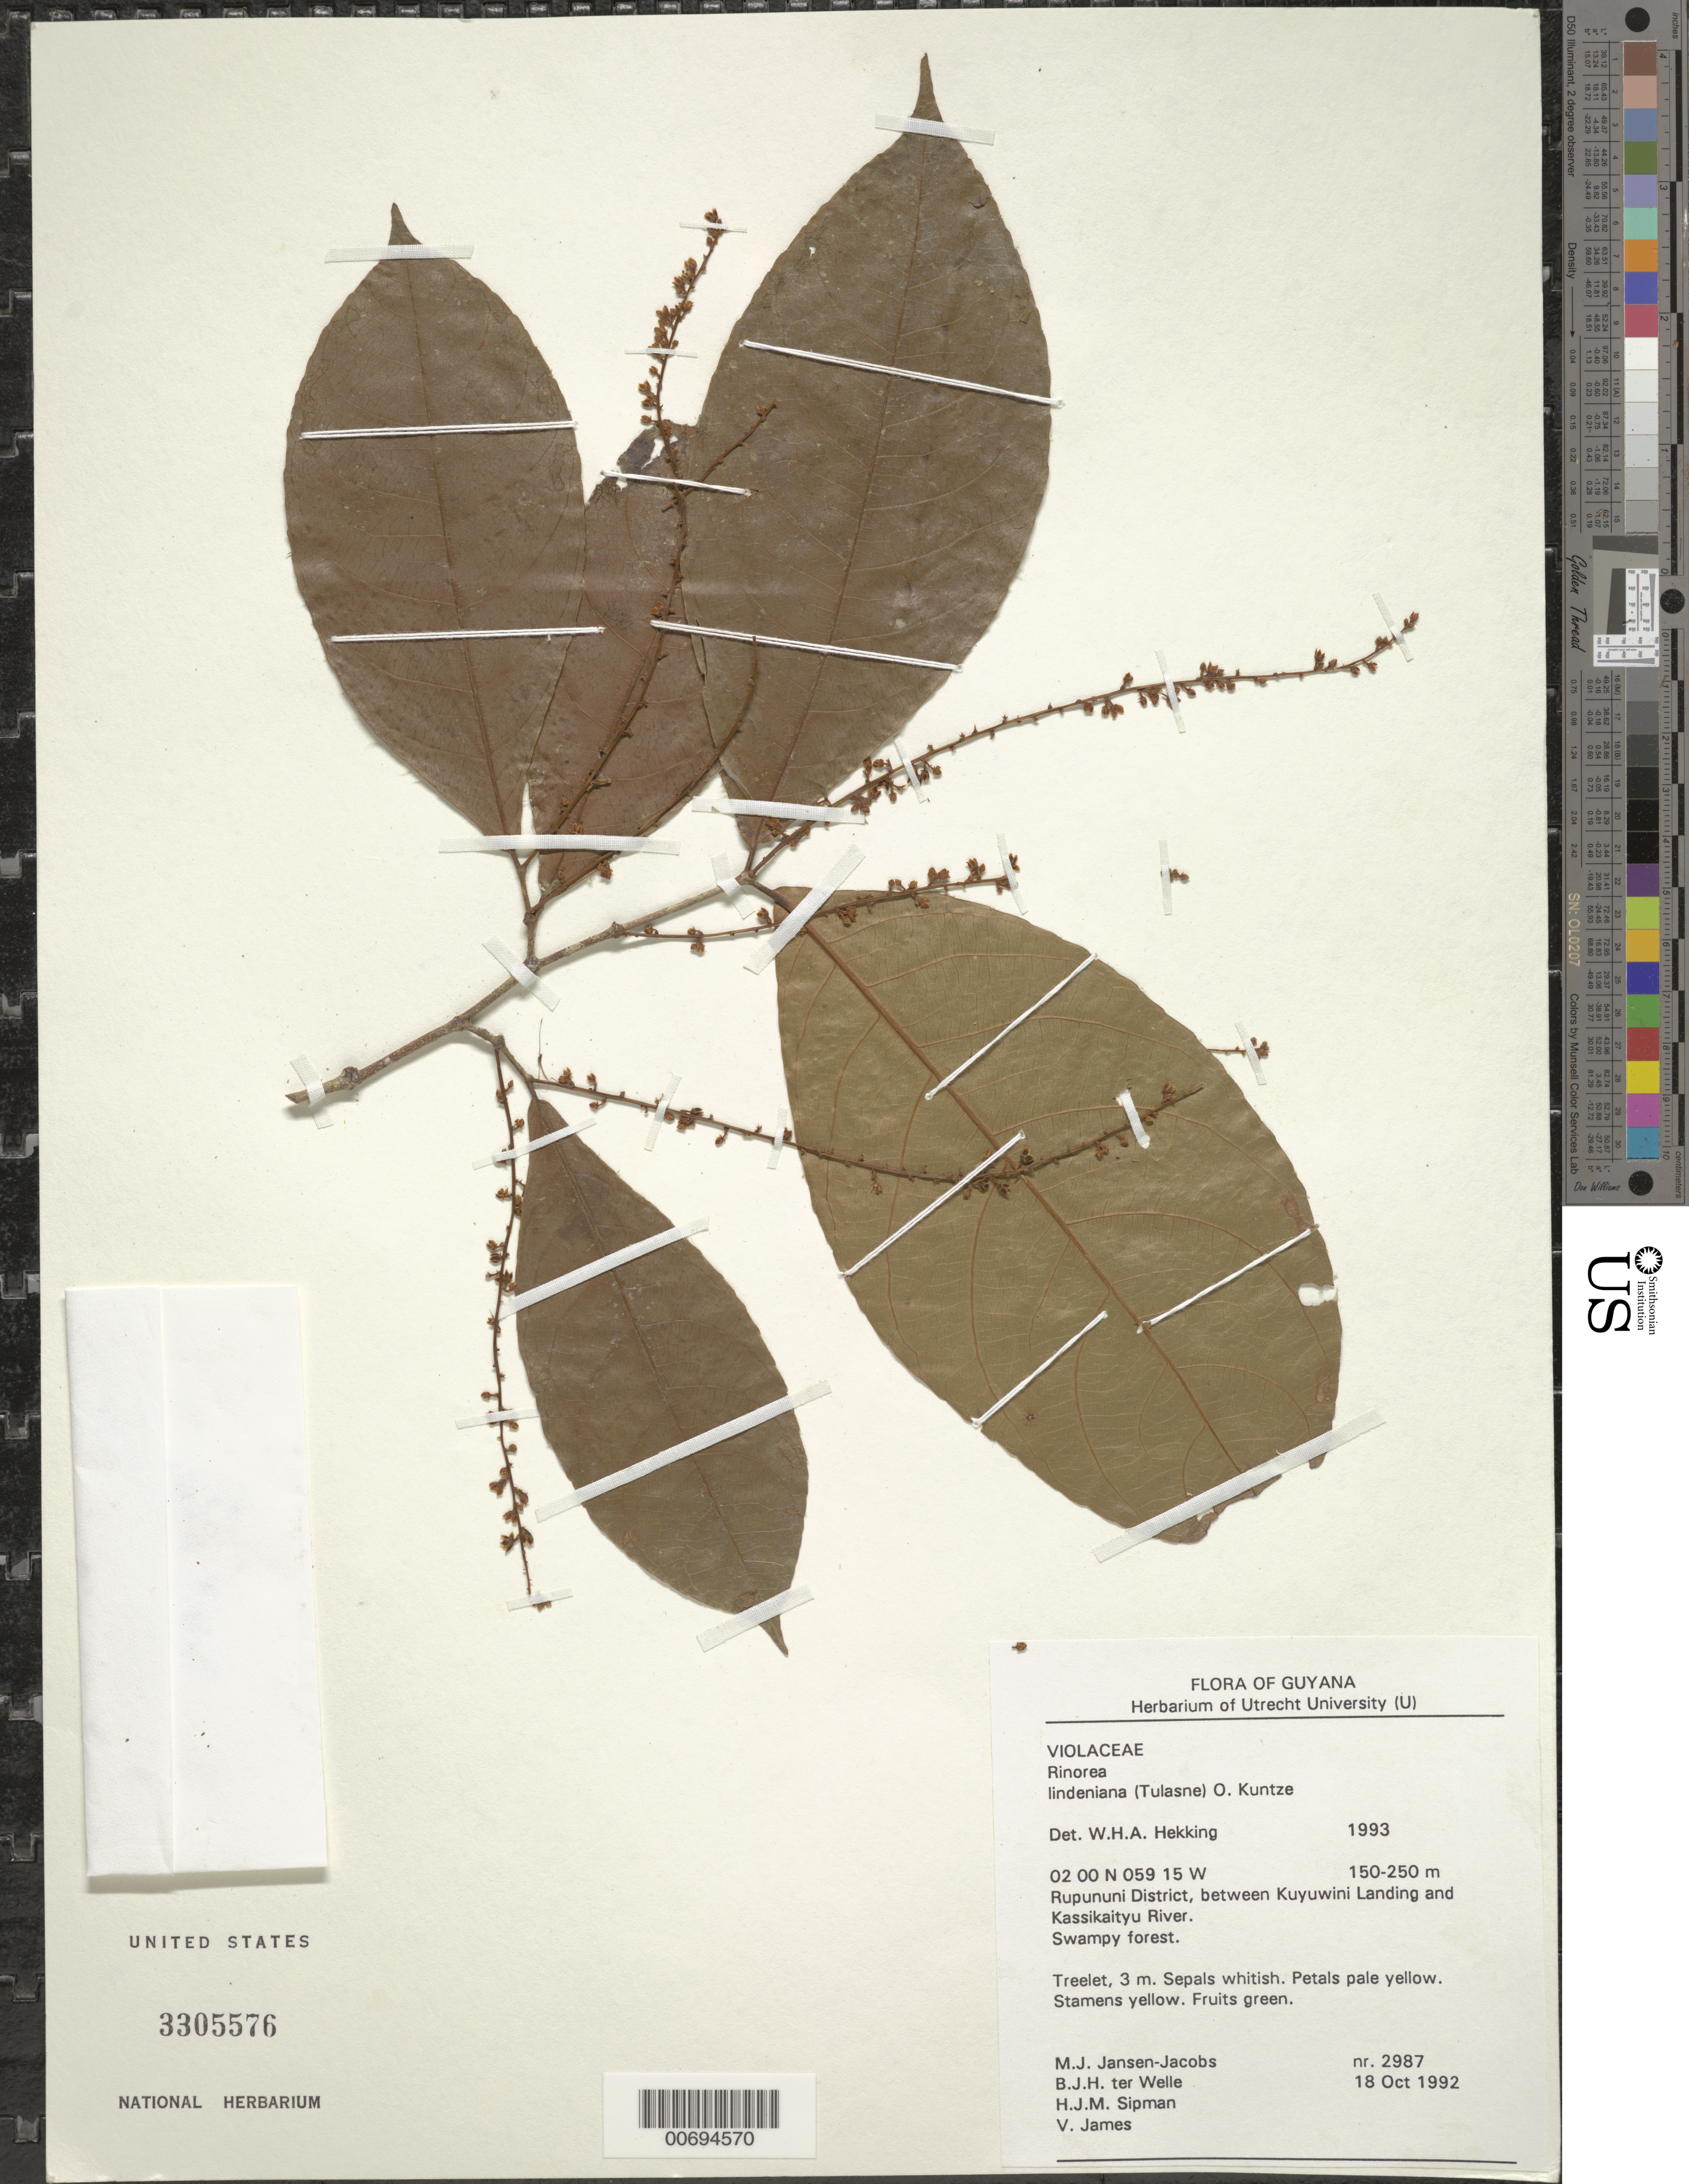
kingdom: Plantae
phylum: Tracheophyta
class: Magnoliopsida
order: Malpighiales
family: Violaceae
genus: Rinorea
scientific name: Rinorea lindeniana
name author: (Tul.) Kuntze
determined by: Hekking, W. H. A.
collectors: M. J. Jansen-Jacobs, B. Welle, H. J. M. Sipman & V. James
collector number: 2987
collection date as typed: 18-Oct-92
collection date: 1992-10-18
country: Guyana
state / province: U. Takutu-U. Essequibo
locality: Rupununi District, between Kuyuwini Landing and Kassikaityu River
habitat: Swampy forest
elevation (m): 150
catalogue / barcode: US 3305576